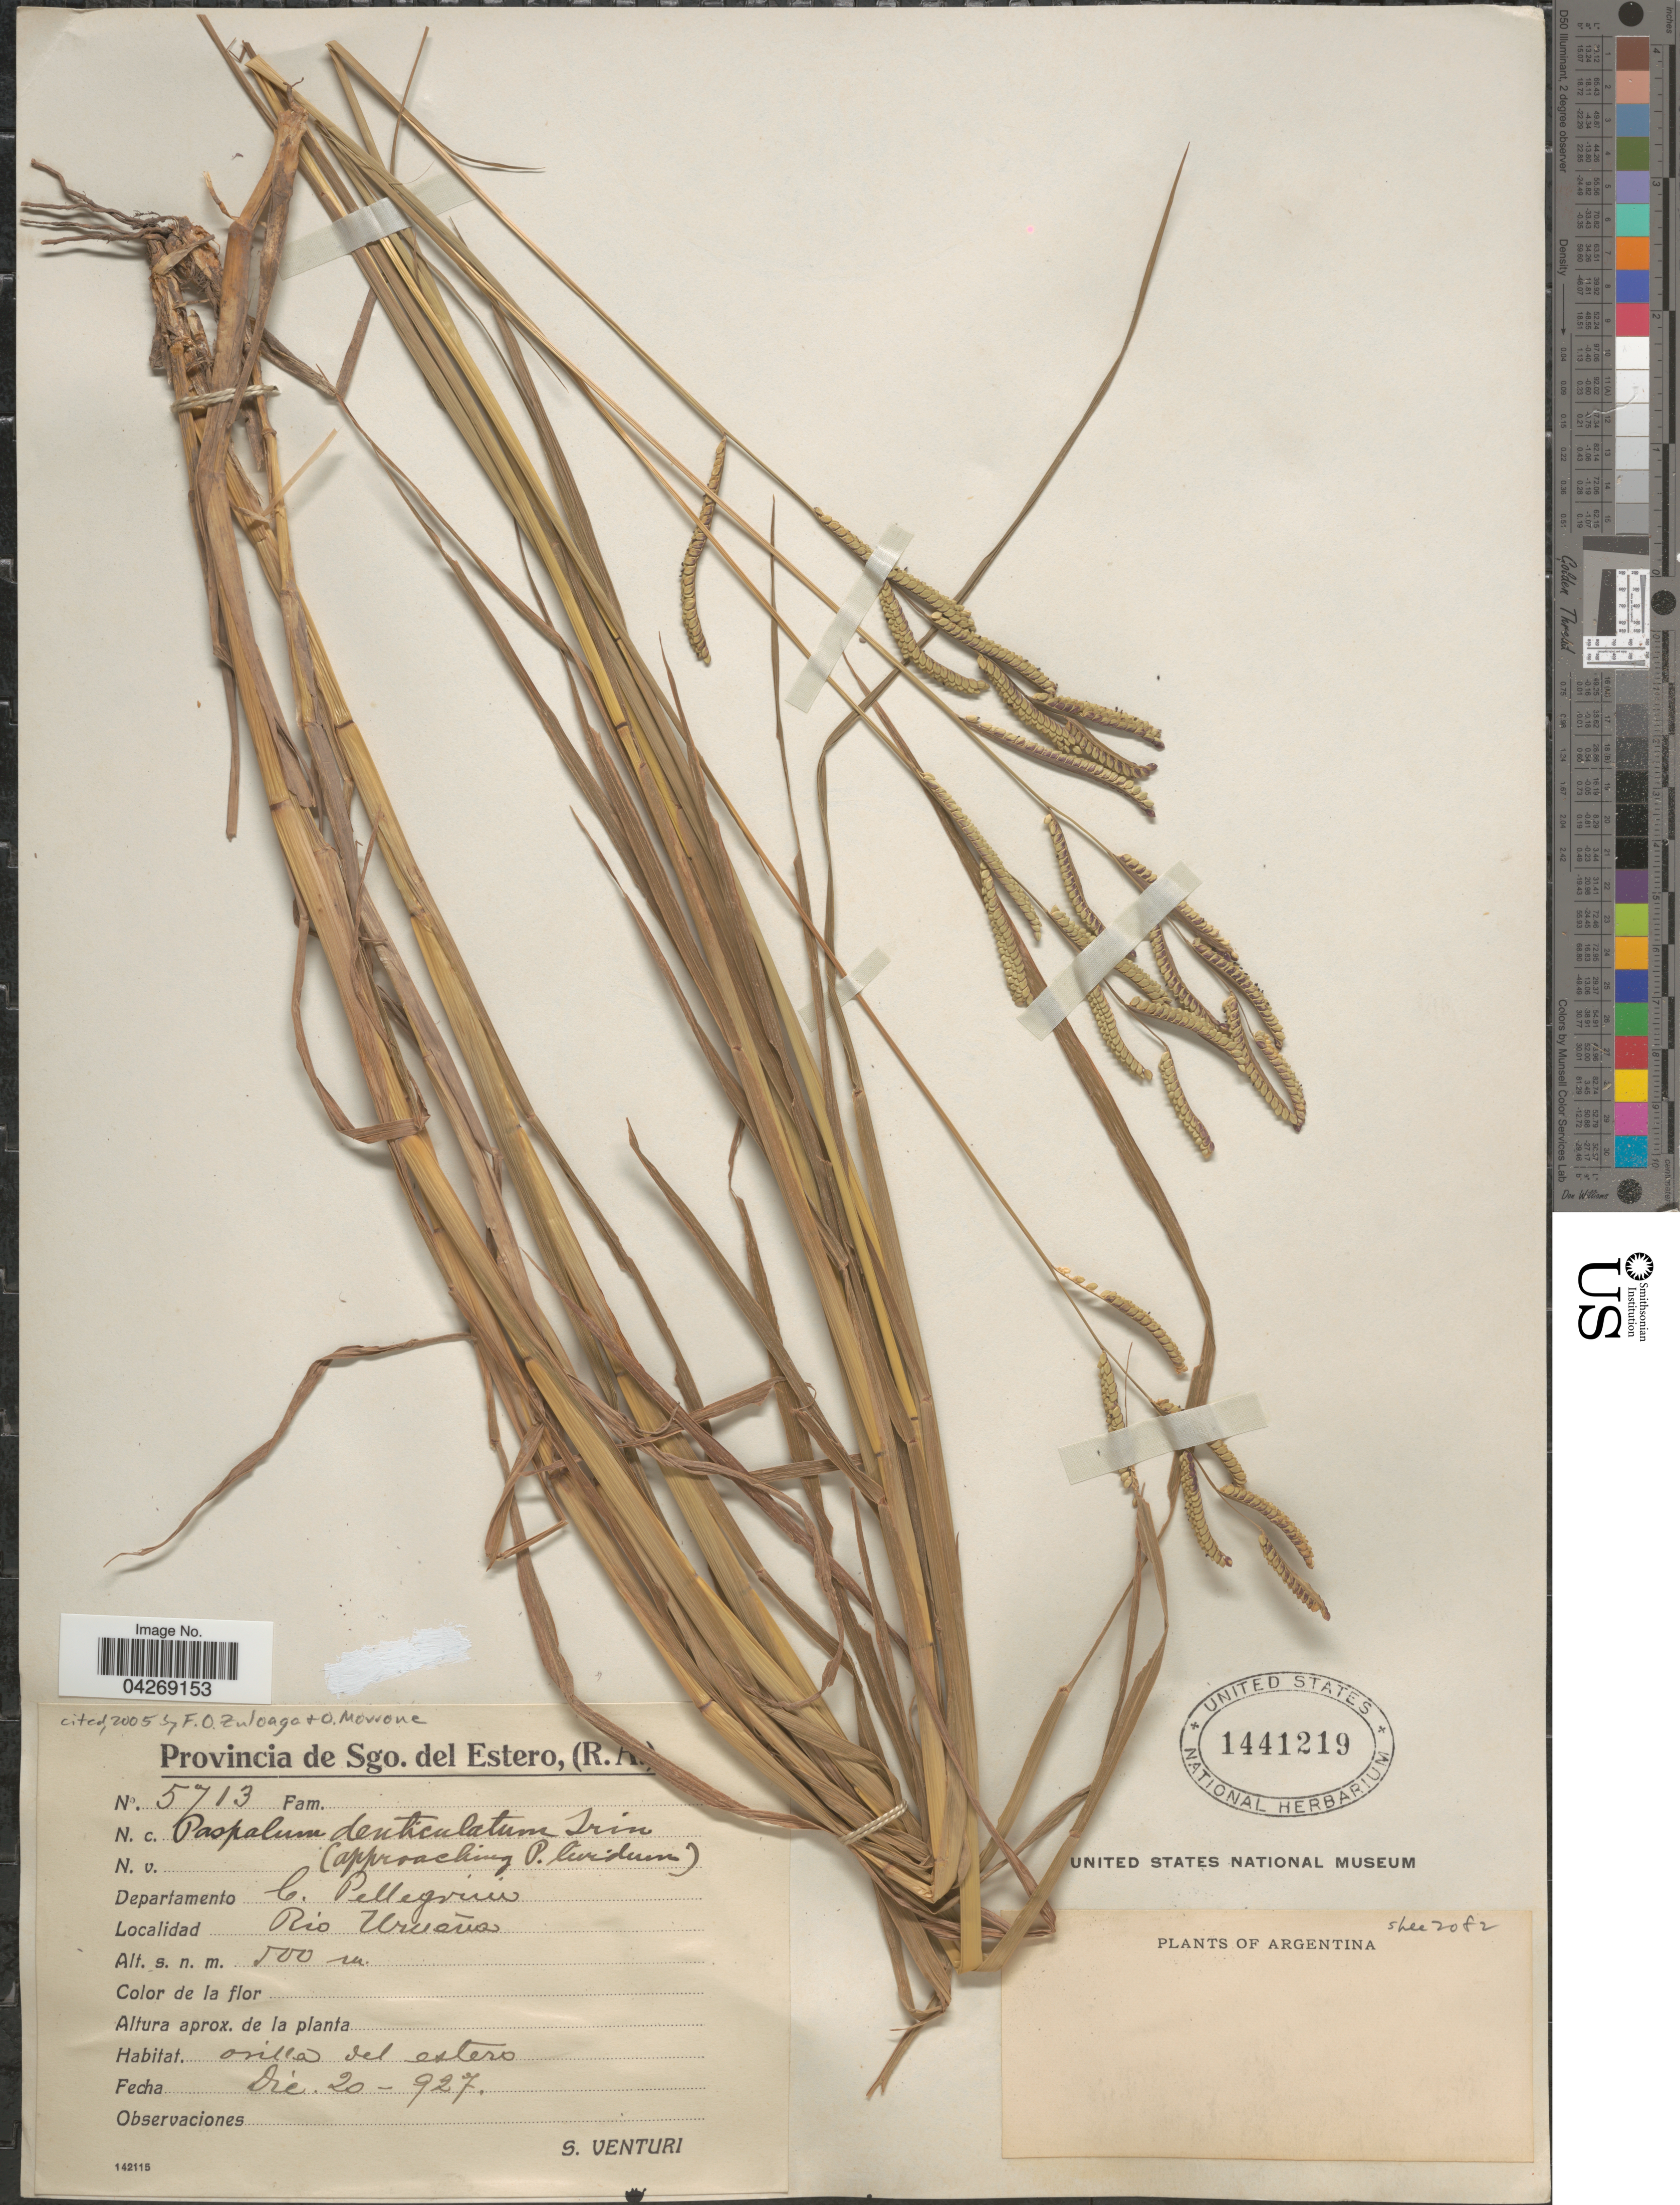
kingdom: Plantae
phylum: Tracheophyta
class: Liliopsida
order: Poales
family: Poaceae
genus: Paspalum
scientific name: Paspalum denticulatum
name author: Trin.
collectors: S. Venturi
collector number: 5713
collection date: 1927-12-20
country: Argentina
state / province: Santiago del Estero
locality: Departamento C. Pellegrini. Rio Urueña.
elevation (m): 500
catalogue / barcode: US 1441219